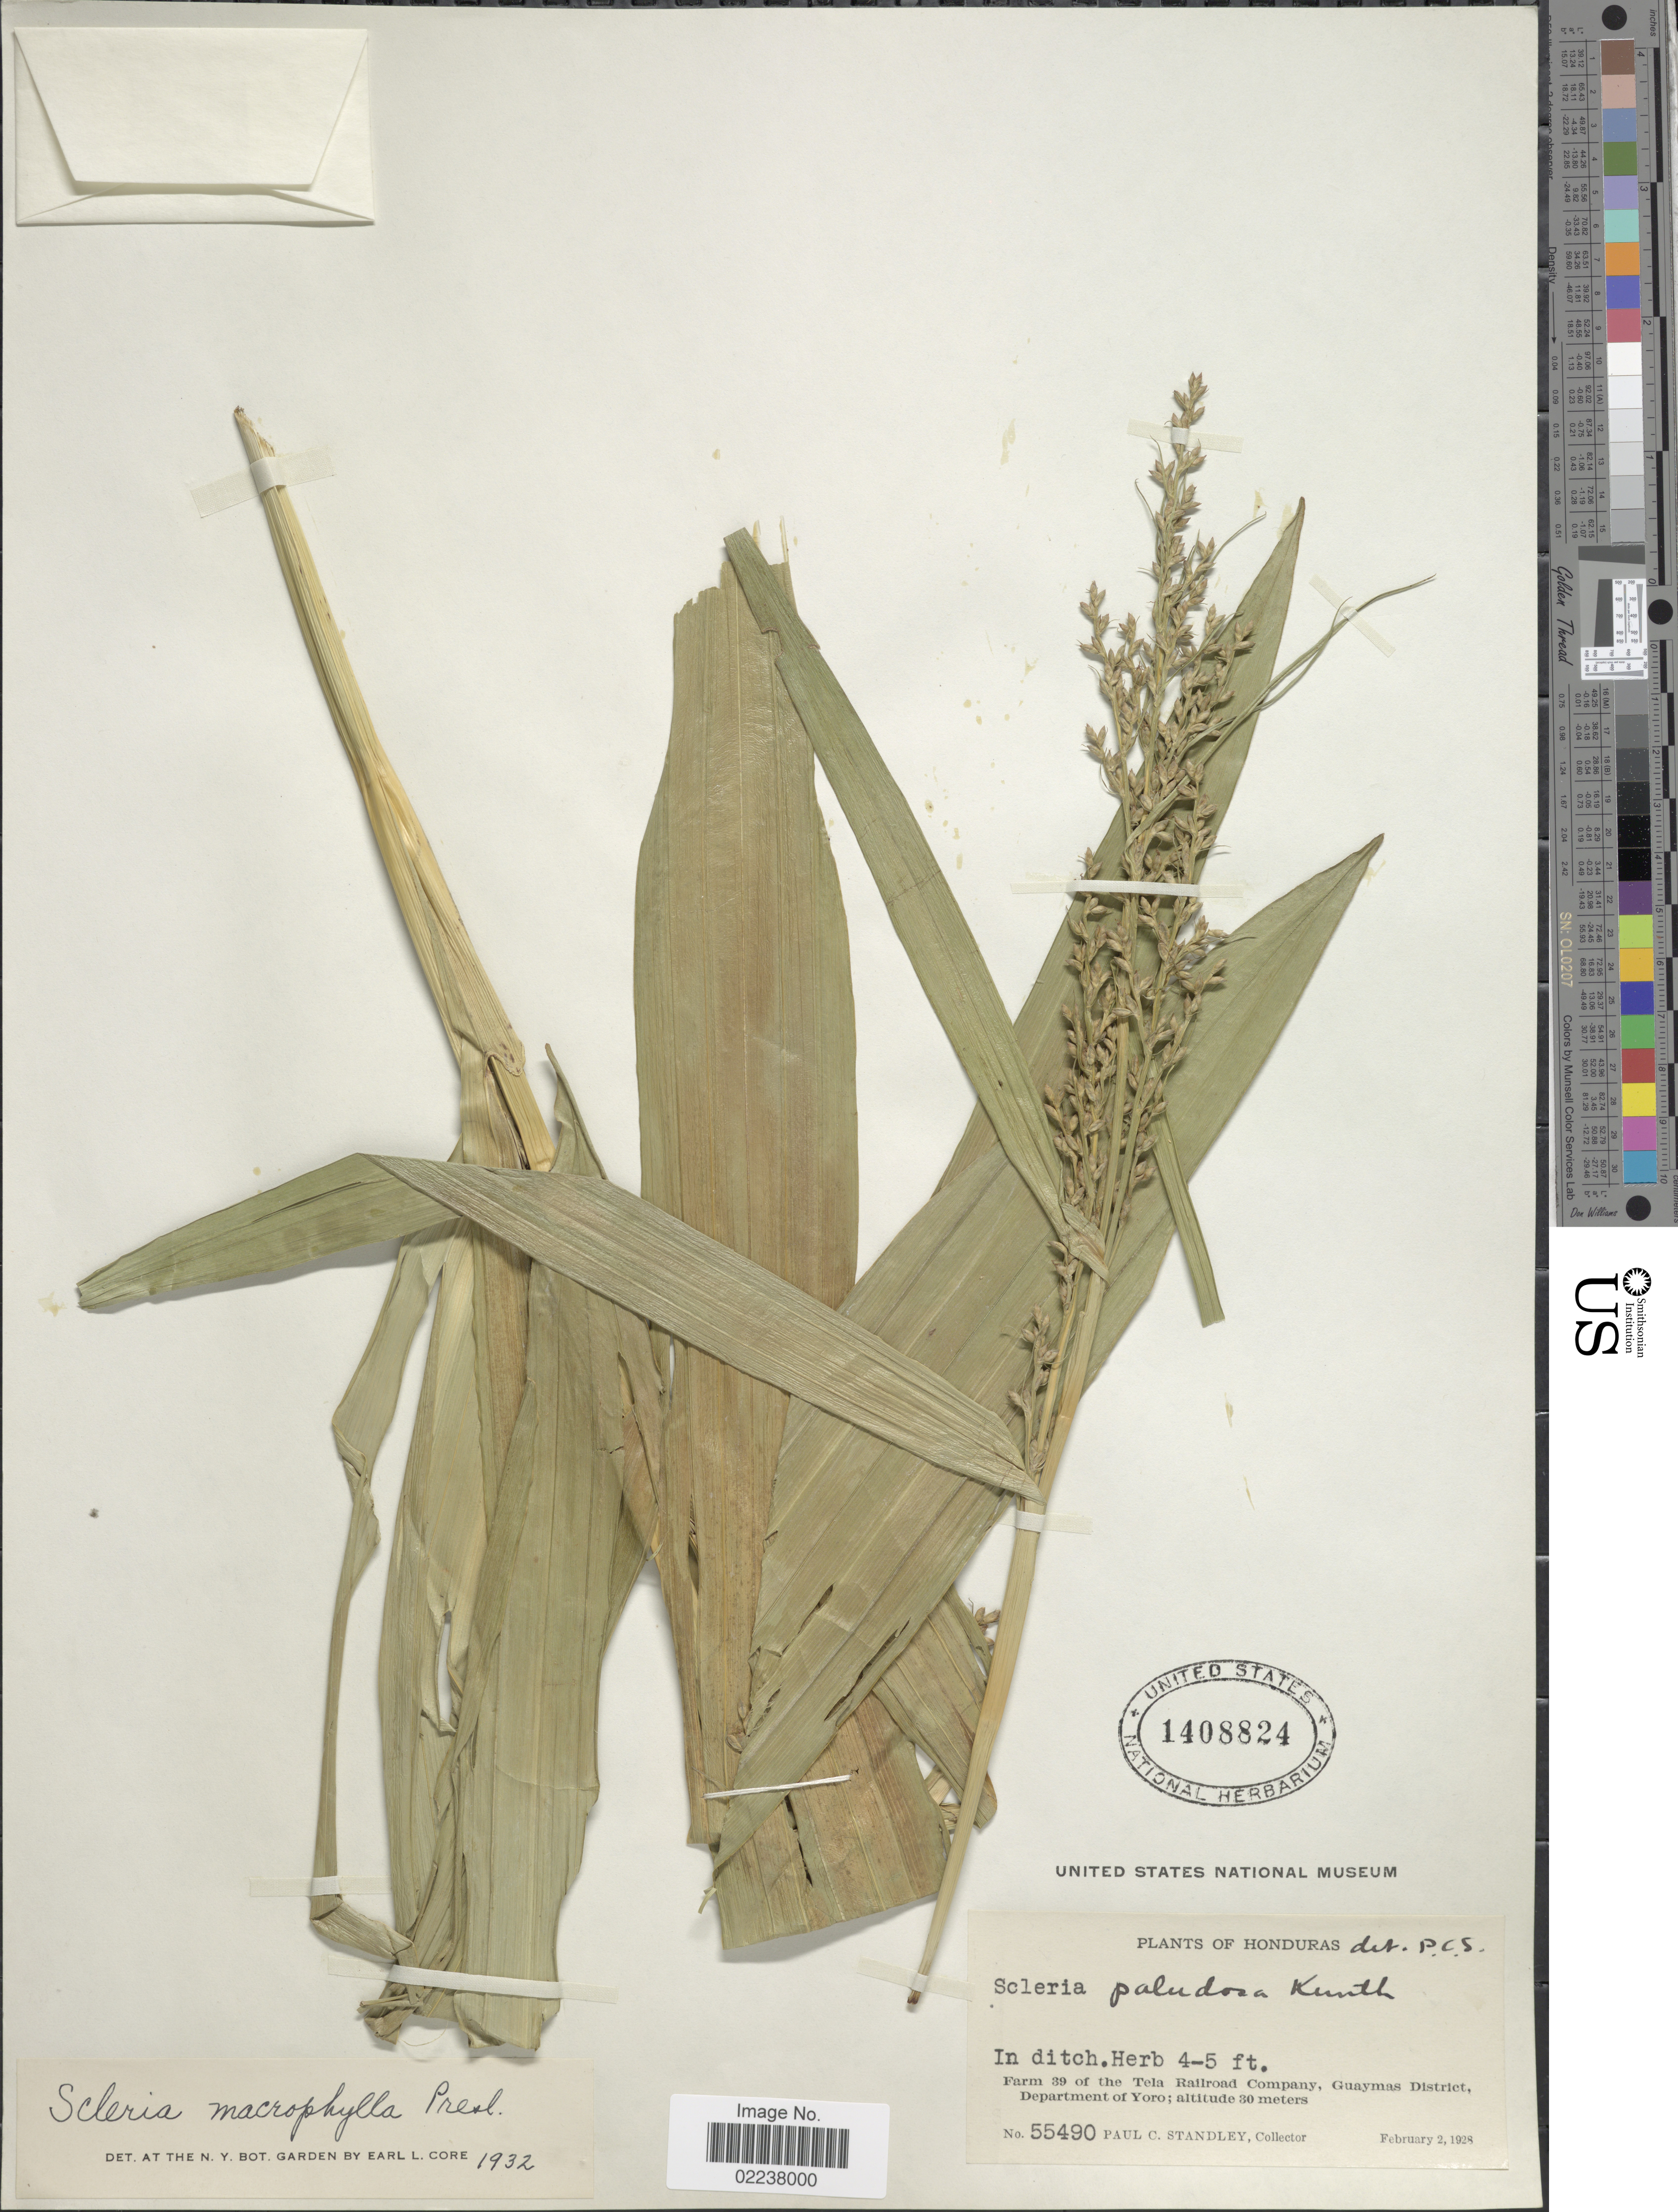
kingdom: Plantae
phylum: Tracheophyta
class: Liliopsida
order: Poales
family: Cyperaceae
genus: Scleria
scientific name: Scleria macrophylla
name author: J. Presl & C. Presl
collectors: P. C. Standley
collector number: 55490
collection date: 1928-02-02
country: Honduras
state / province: Yoro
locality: Farm 39 of the Tela Railroad Company, Guaymas District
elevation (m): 30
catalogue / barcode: US 1408224